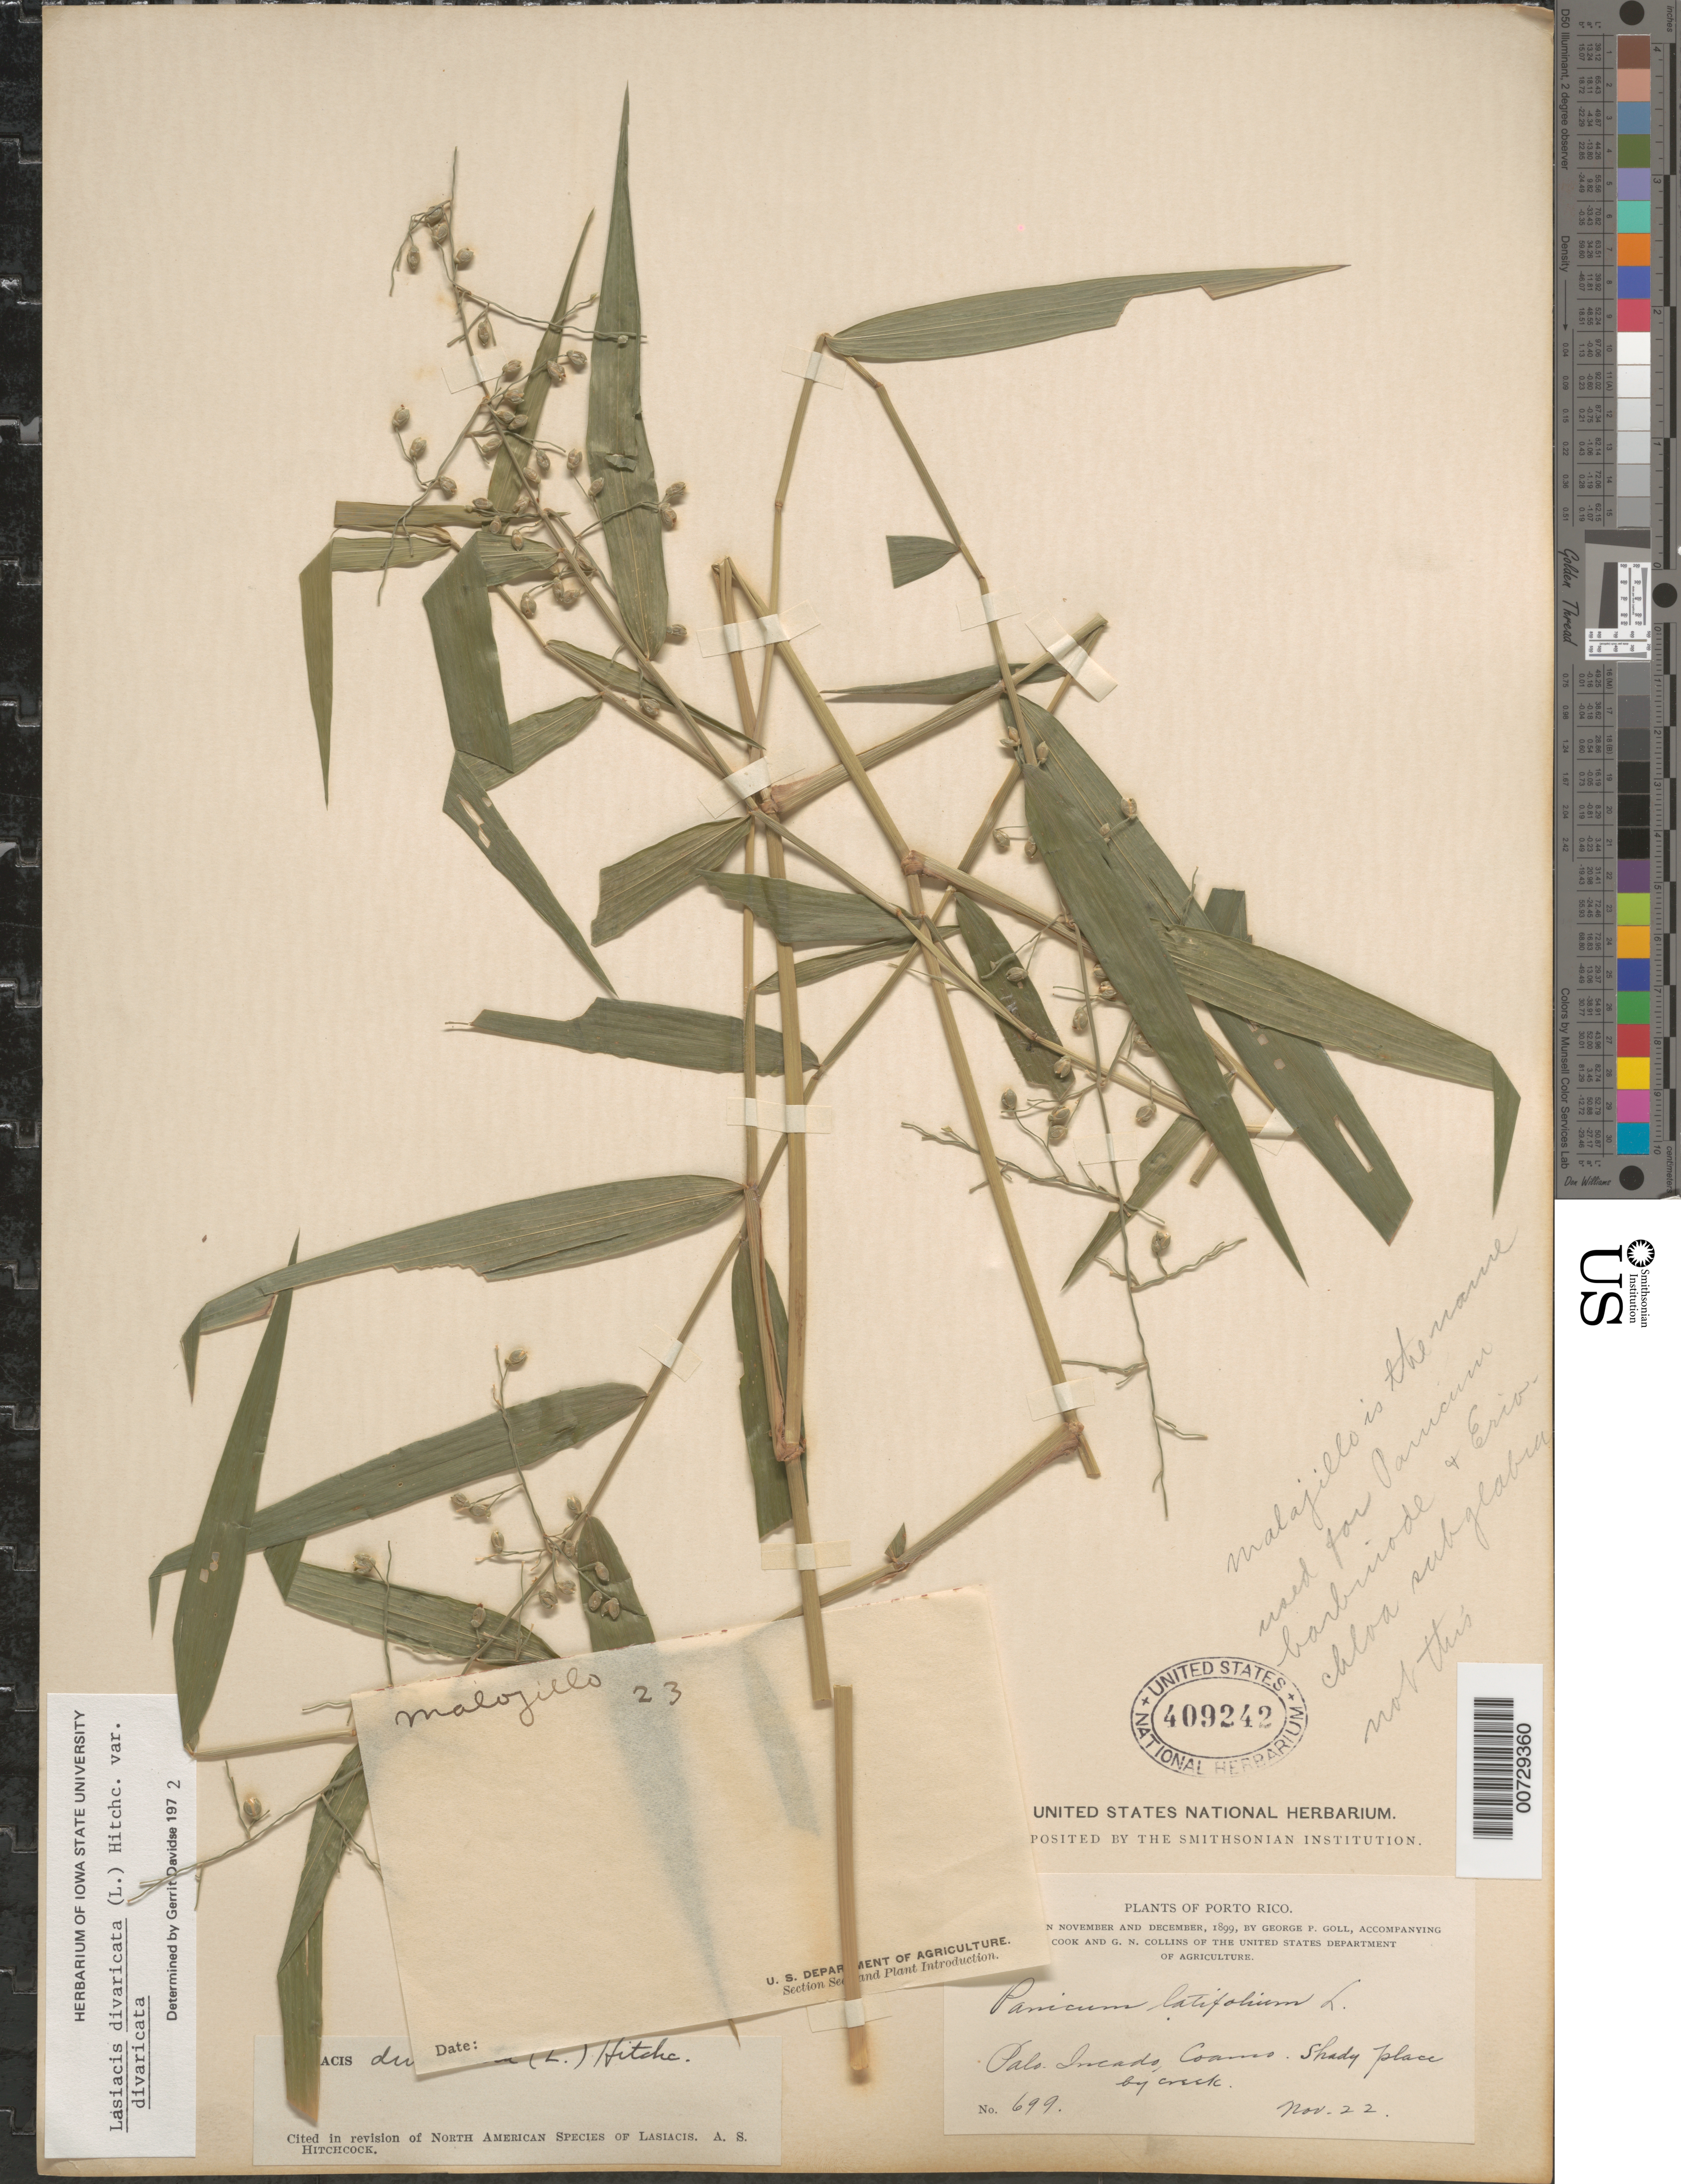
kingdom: Plantae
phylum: Tracheophyta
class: Liliopsida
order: Poales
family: Poaceae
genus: Lasiacis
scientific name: Lasiacis divaricata var. divaricata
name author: (L.) Hitchc.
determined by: Davidse, Gerrit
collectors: G. Goll, O. F. Cook & G. N. Collins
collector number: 699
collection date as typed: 22 Nov 1899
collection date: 1899-11-22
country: Puerto Rico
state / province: Coamo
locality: Palo Incado, Coamo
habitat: Shady place by creek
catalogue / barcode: US 409242